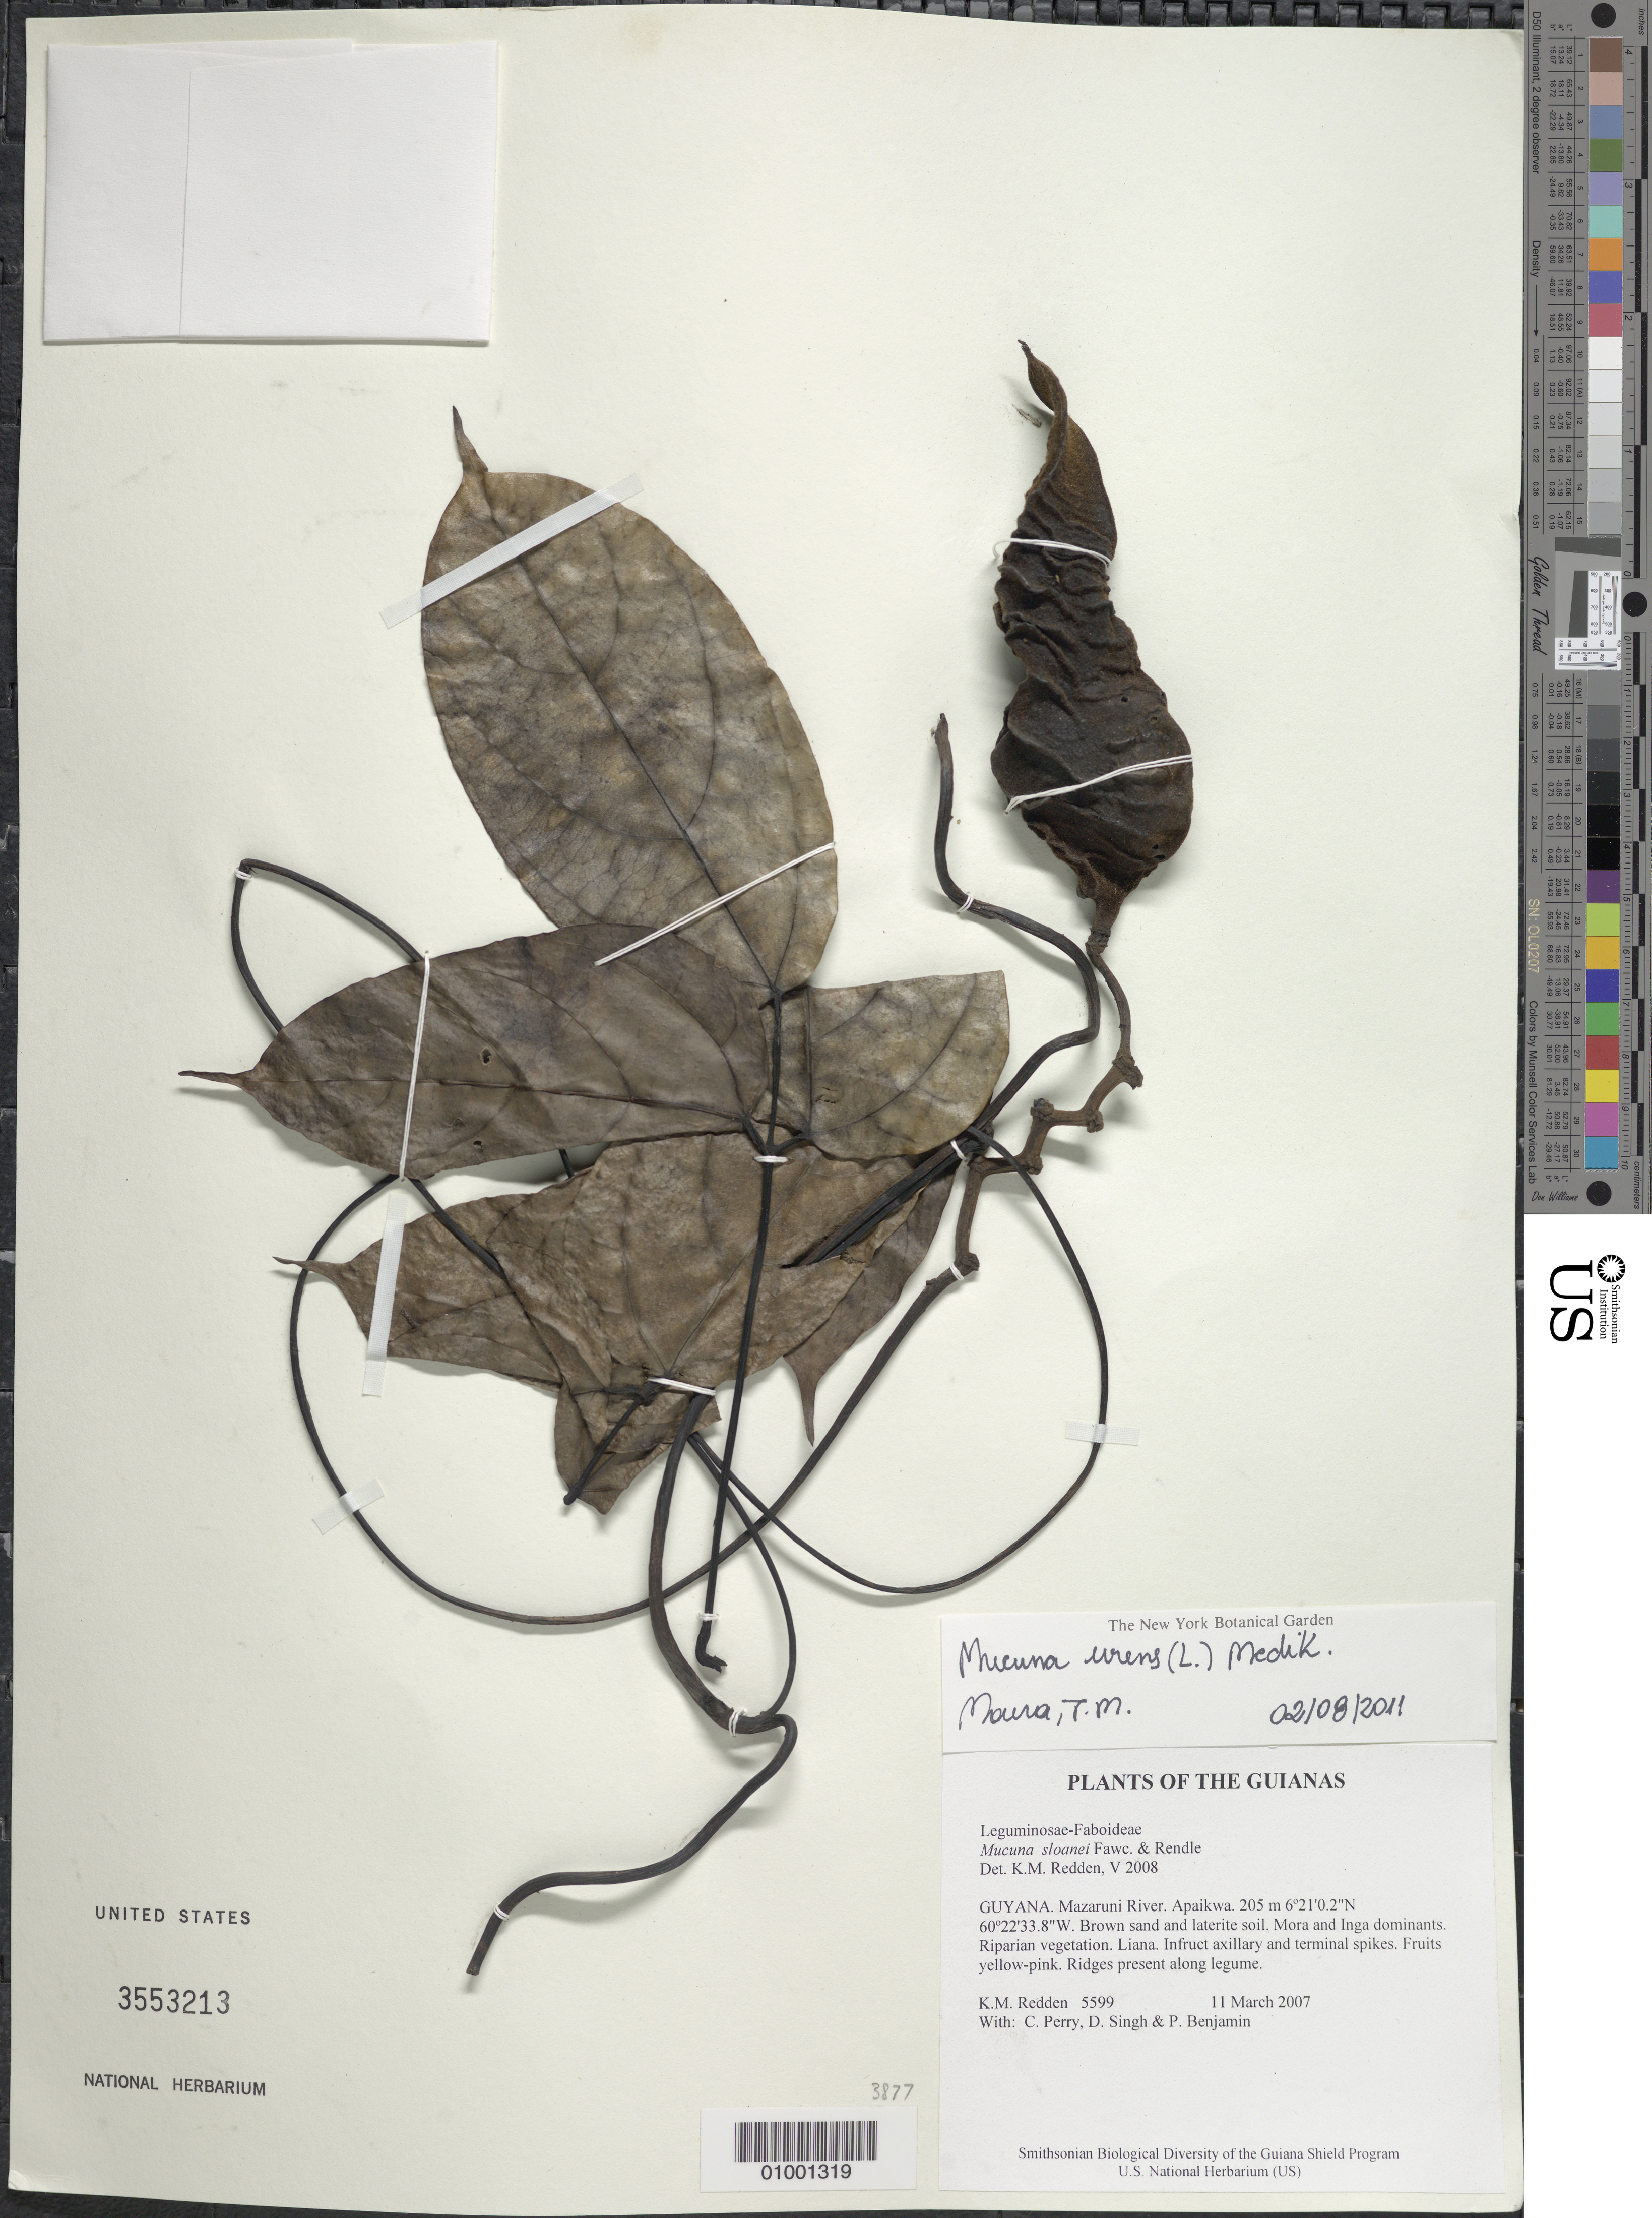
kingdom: Plantae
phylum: Tracheophyta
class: Magnoliopsida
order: Fabales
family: Fabaceae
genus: Mucuna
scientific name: Mucuna urens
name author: (L.) Medik.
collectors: K. M. Redden, C. Perry, D. Singh & P. Benjamin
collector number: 5599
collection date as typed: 11 March 2007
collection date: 2007-03-11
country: Guyana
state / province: Cuyuni-Mazaruni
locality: Mazaruni River. Apaikwa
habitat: Brown sand and laterite soil. Mora and Inga dominant. Riparian vegetation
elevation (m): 205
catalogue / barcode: US 3553213